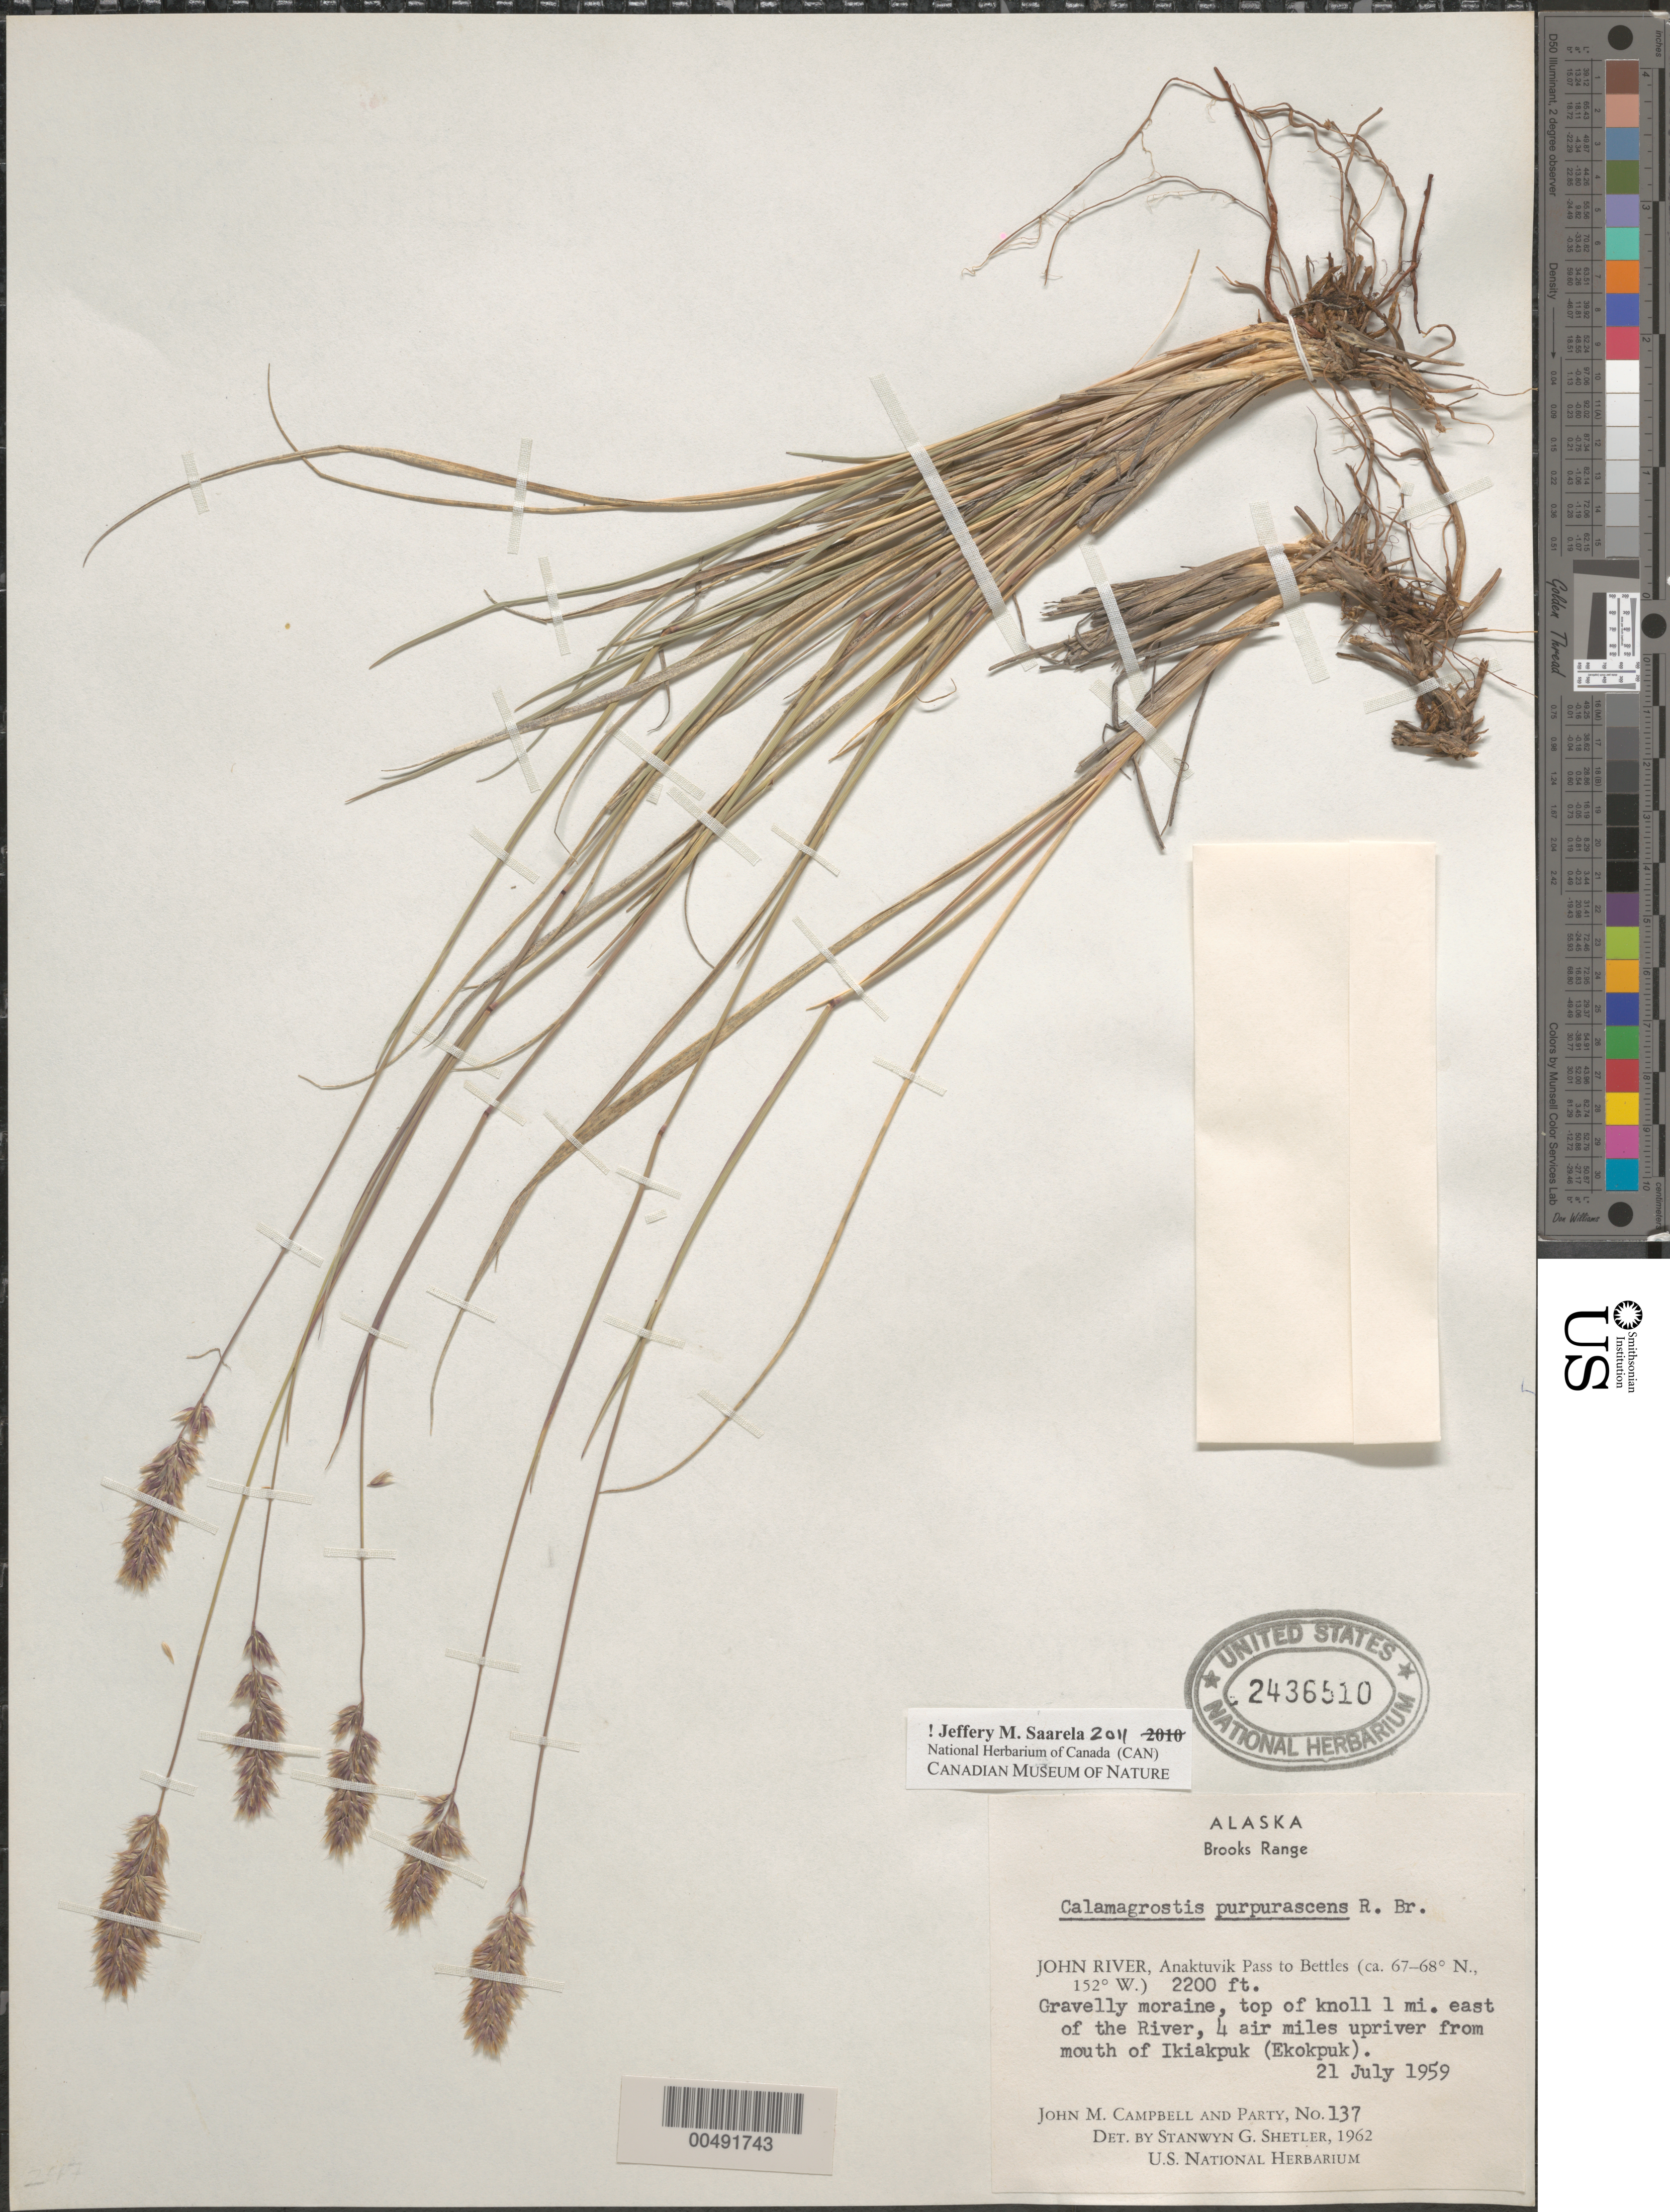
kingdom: Plantae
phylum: Tracheophyta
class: Liliopsida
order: Poales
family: Poaceae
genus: Calamagrostis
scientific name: Calamagrostis purpurascens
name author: R. Br.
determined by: Shetler, Stanwyn G., (US), NMNH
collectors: J. M. Campbell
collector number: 137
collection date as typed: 21 Jul 1959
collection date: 1959-07-21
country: United States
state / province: Alaska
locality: Brooks Range,1 mi. E of John River, Anaktuvuk Pass to Bettles, 4 mi. upriver from mouth of Ikiakpuk (Ekokpuk) (lat/long recorded as: lat=::: long=152:0:0:W)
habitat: gravelly moraine, top of knoll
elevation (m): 671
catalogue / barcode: US 2436510